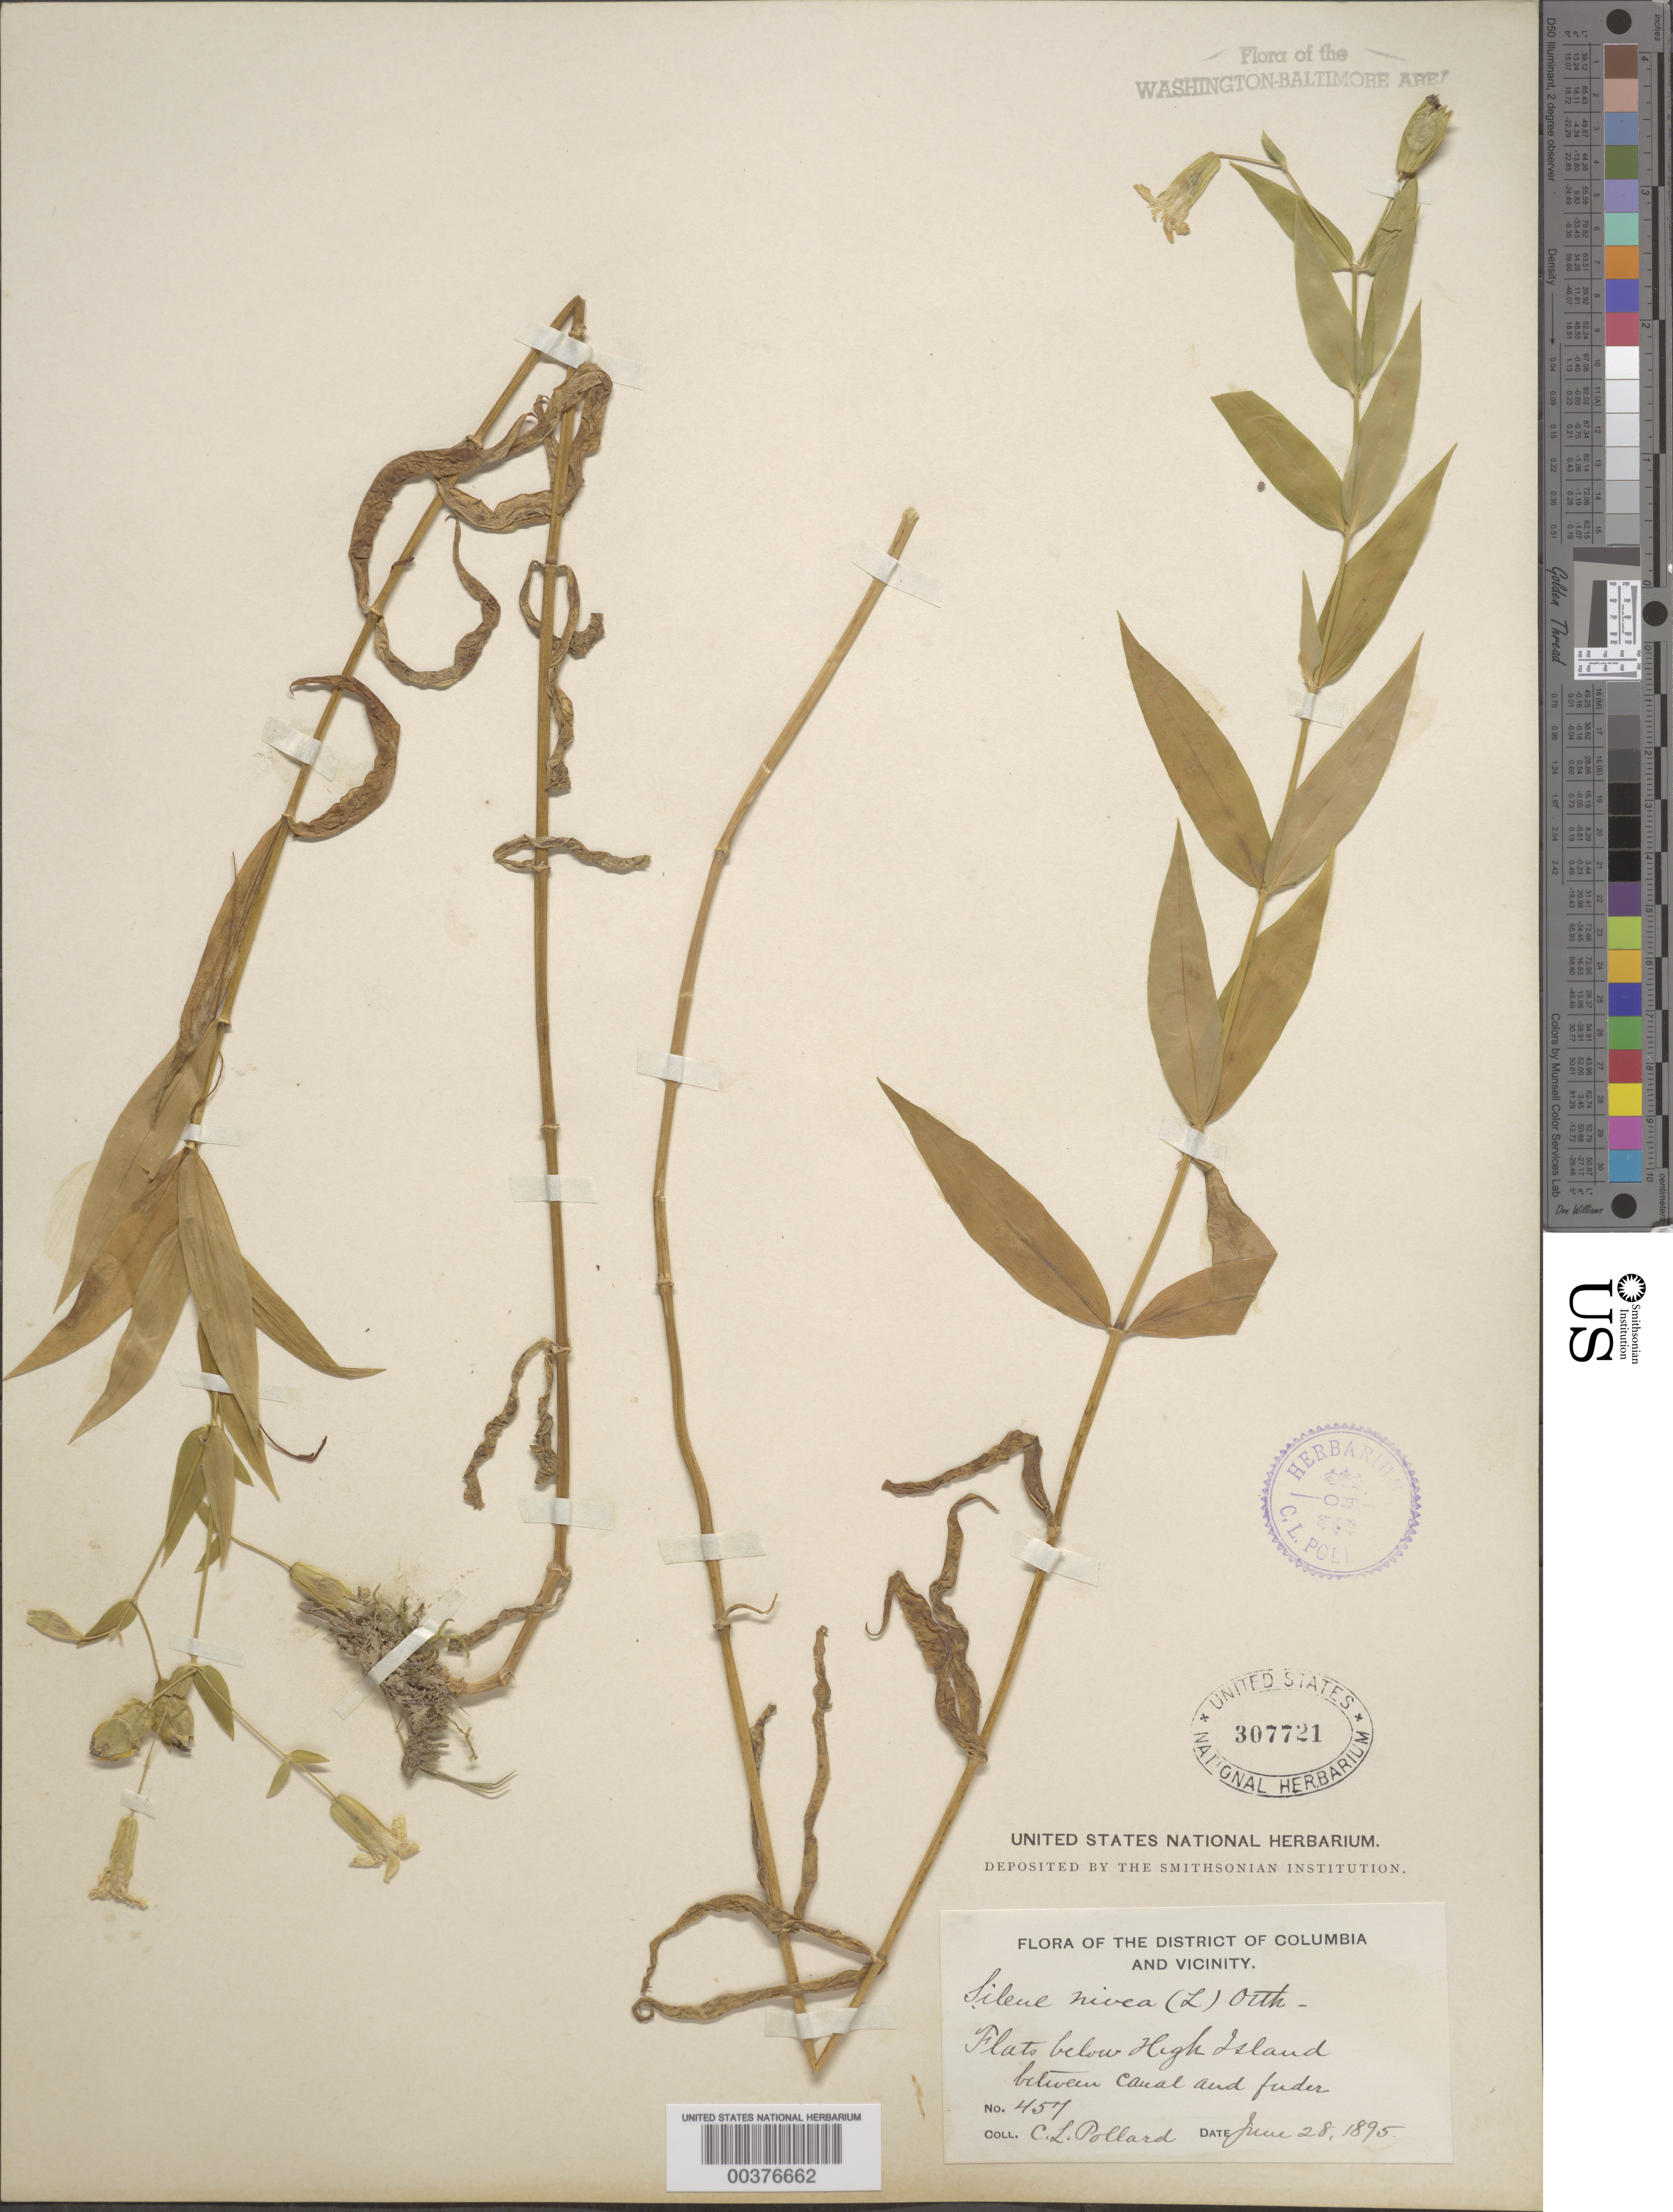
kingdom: Plantae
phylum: Tracheophyta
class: Magnoliopsida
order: Caryophyllales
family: Caryophyllaceae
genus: Silene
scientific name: Silene nivea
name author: (Nutt.) Muhl. ex DC.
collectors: C. L. Pollard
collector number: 457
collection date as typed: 28 Jun 1895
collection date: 1895-06-28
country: United States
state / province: Maryland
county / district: Montgomery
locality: Below High Island, junction of Canal and Feeder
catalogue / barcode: US 307721